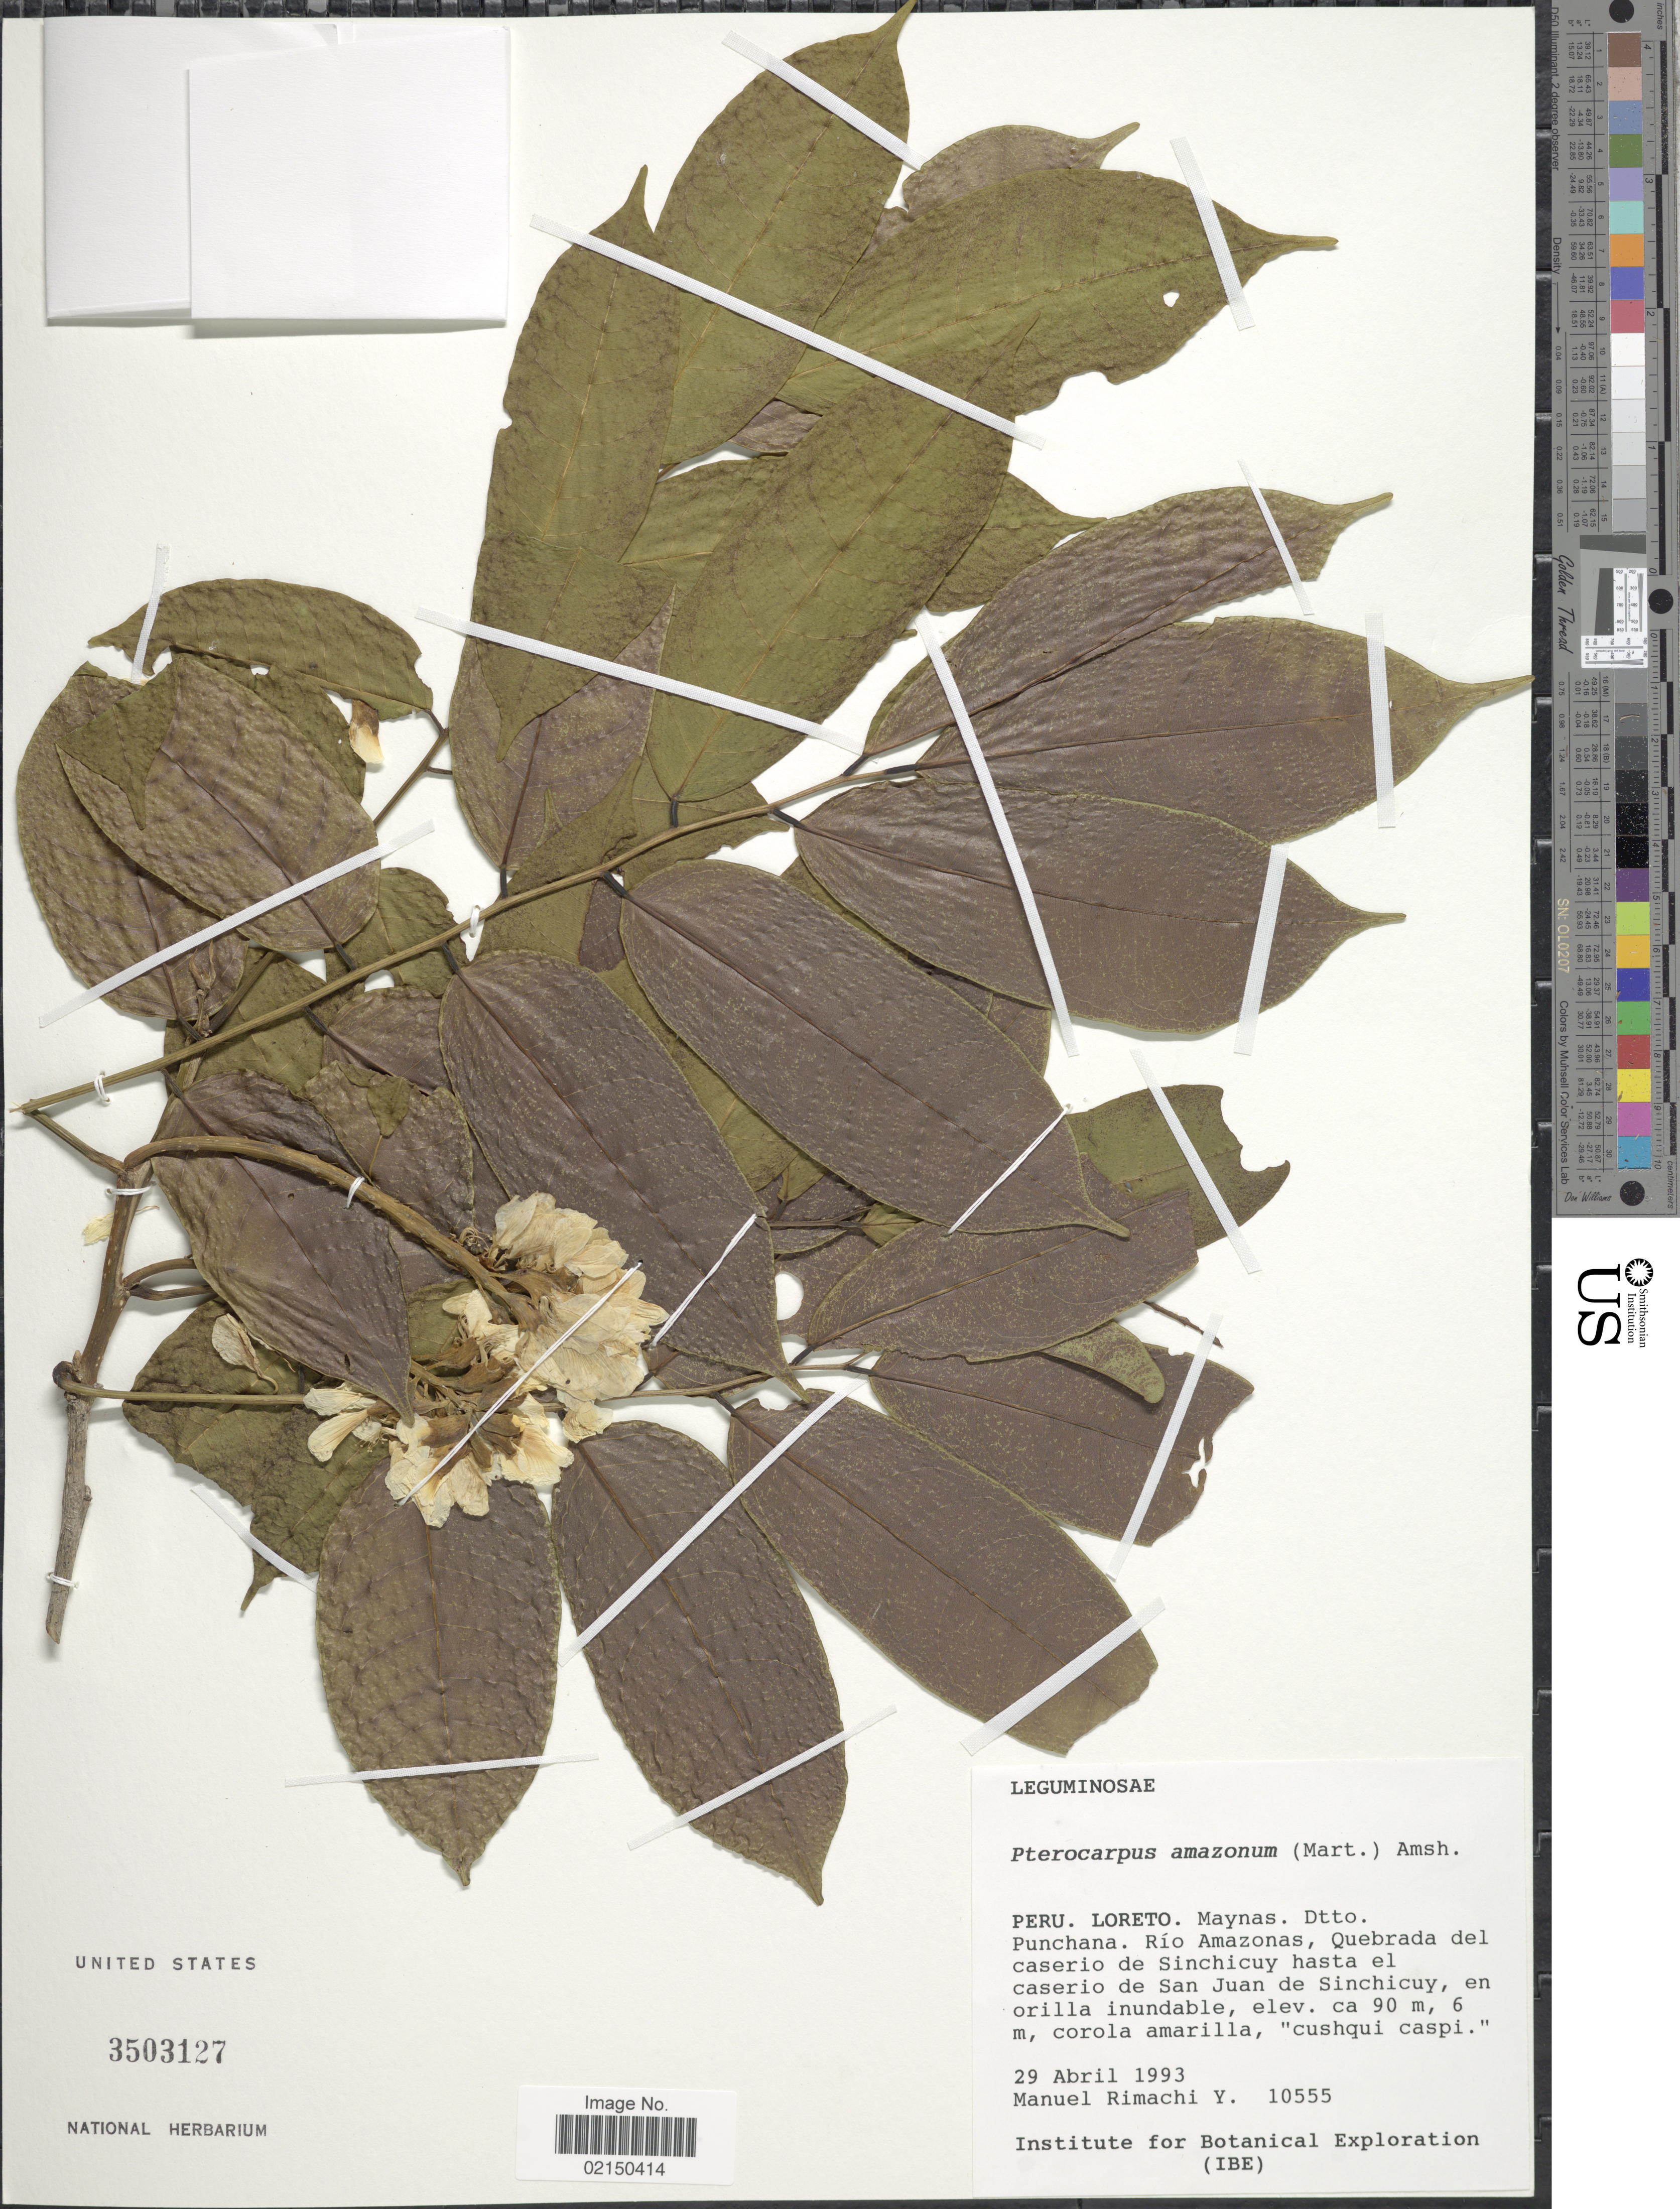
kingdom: Plantae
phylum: Tracheophyta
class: Magnoliopsida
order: Fabales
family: Fabaceae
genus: Pterocarpus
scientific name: Pterocarpus amazonum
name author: (Benth.) Amshoff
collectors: M. Rimachi Y.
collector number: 10555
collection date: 1993-04-29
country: Peru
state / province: Loreto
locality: Maynas, Dtto. Punchan, Rio Amazonas, Quebrada del caserio de Sinchicuy hasta el caserio de San Juan de Sinchicuy, en orilla inundable.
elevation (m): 90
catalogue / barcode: US 3503127